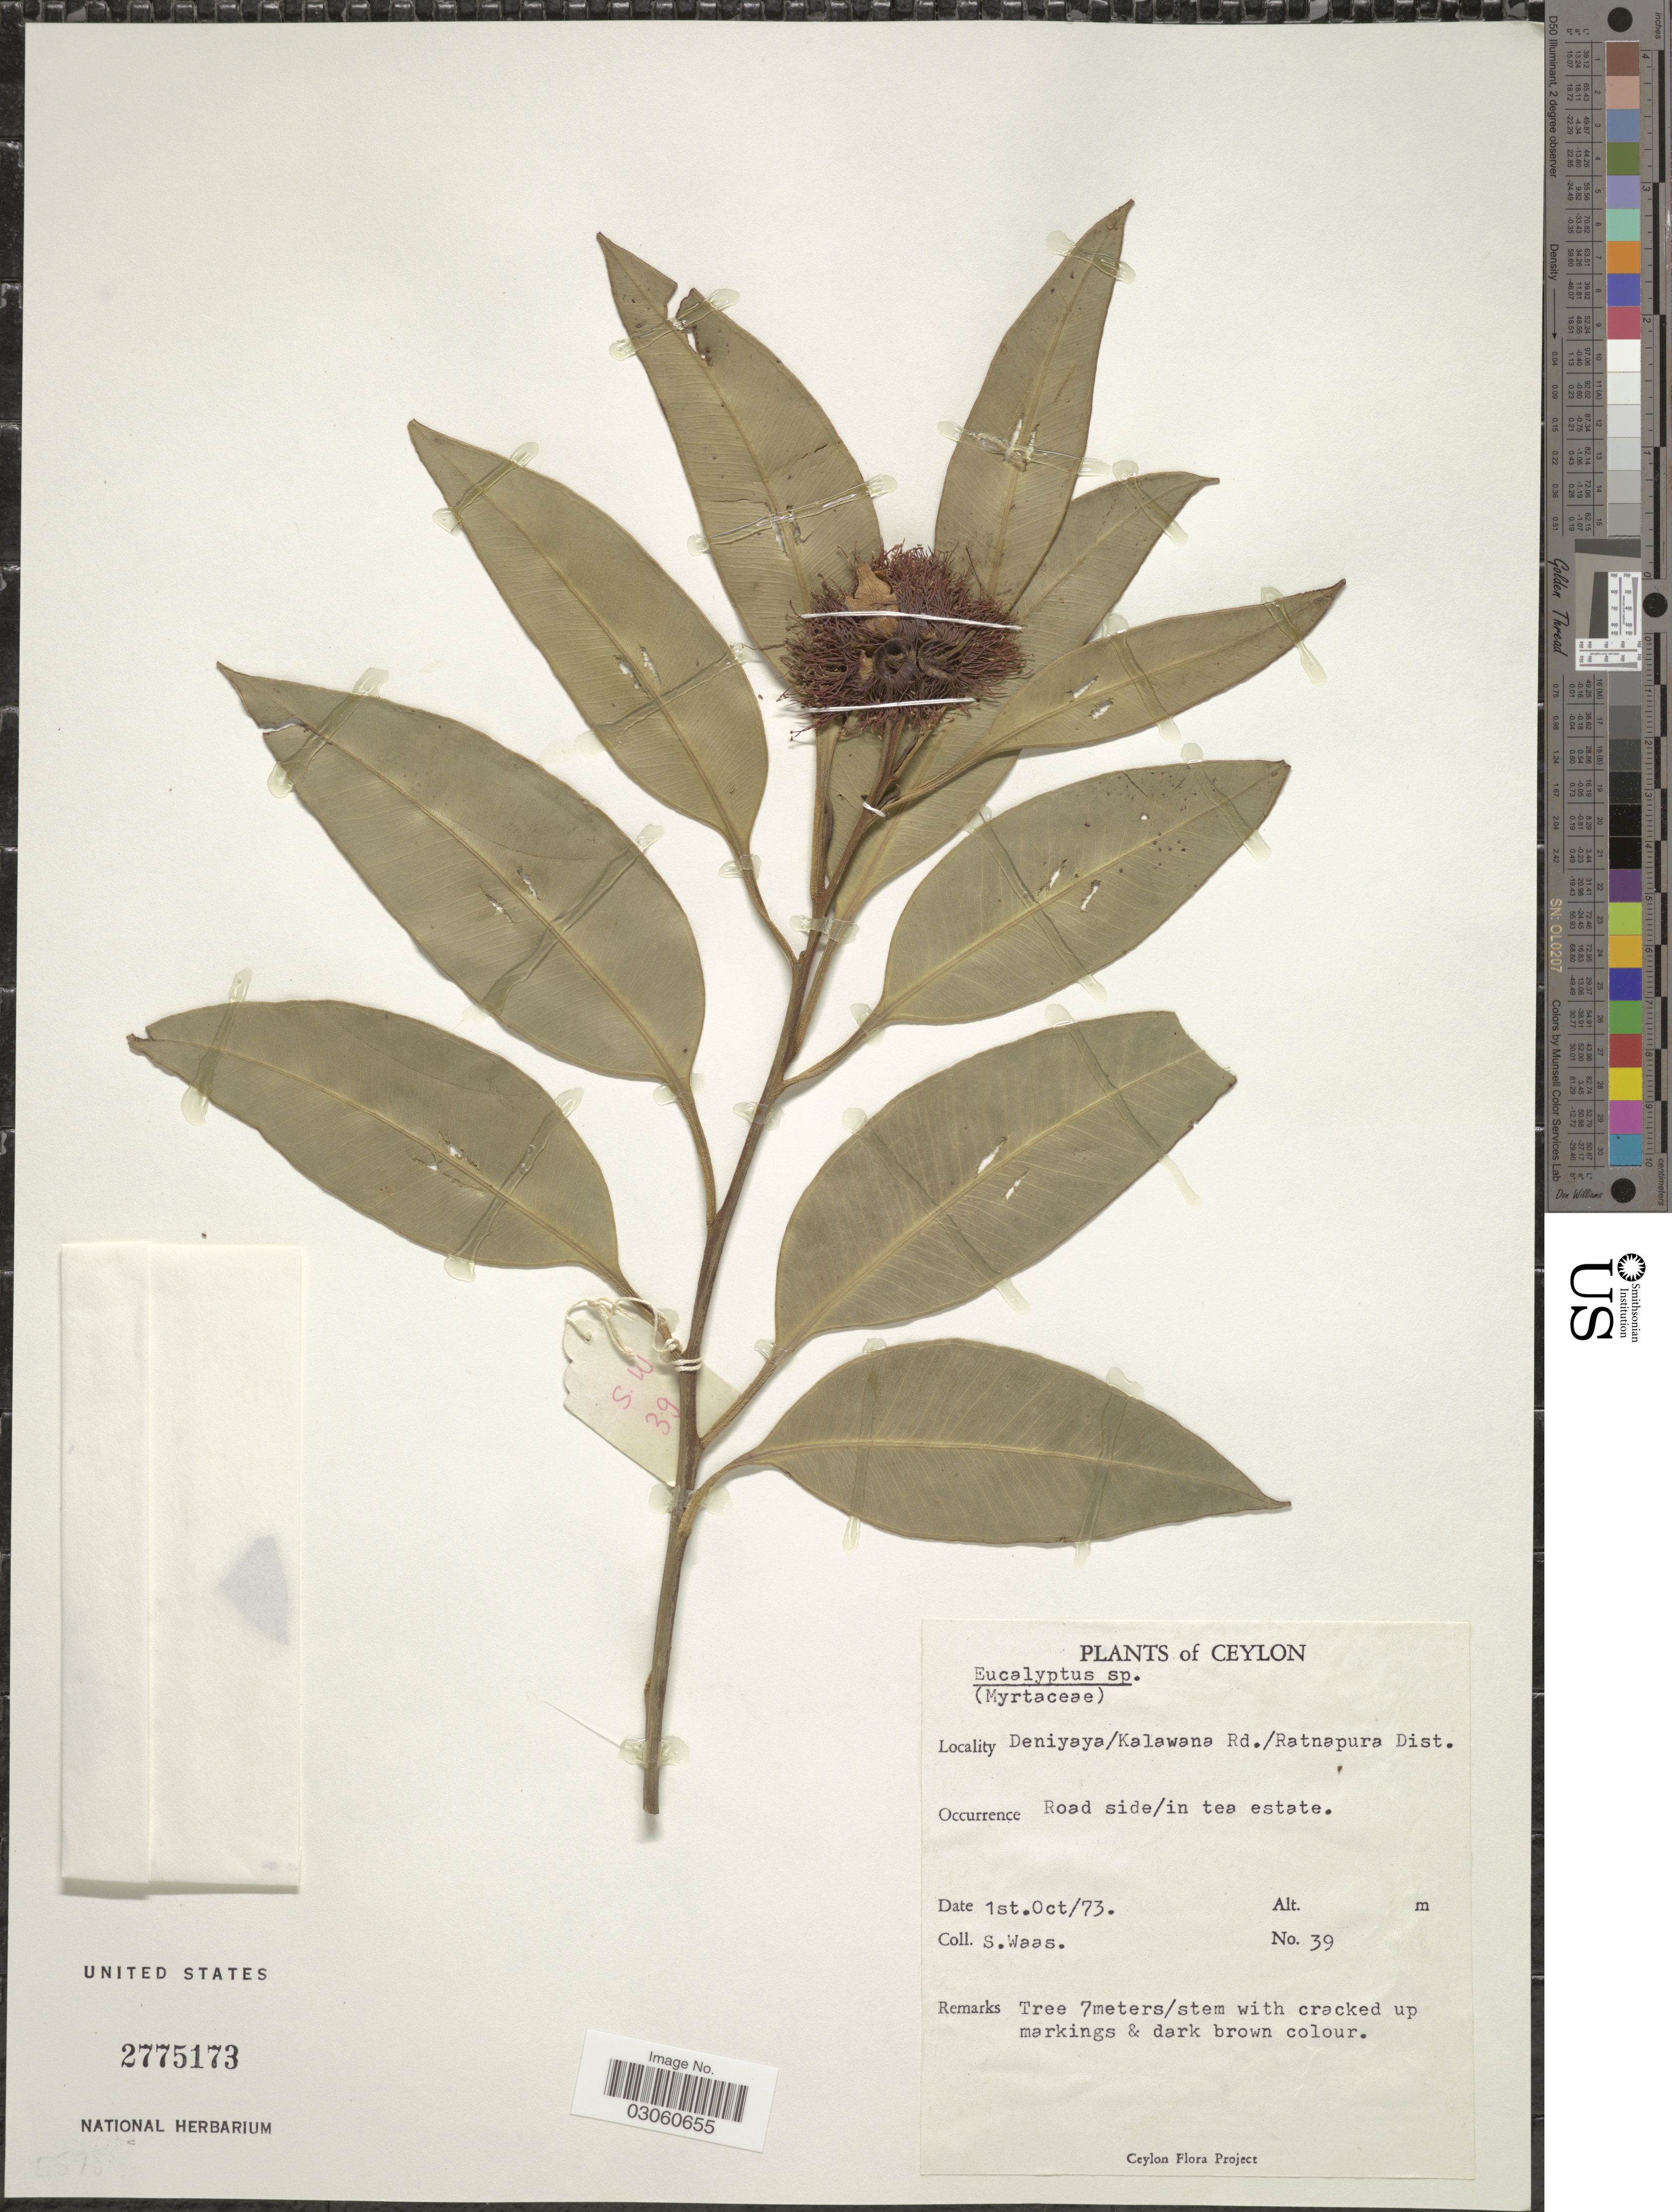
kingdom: Plantae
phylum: Tracheophyta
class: Magnoliopsida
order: Myrtales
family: Myrtaceae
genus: Eucalyptus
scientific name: Eucalyptus sp.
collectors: S. Waas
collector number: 39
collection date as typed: Transcribed d/m/y: 1/10/73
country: Sri Lanka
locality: Ceylon. Deniyaya/Kalawana Rd./Ratnapura Dist.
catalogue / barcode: US 2775173